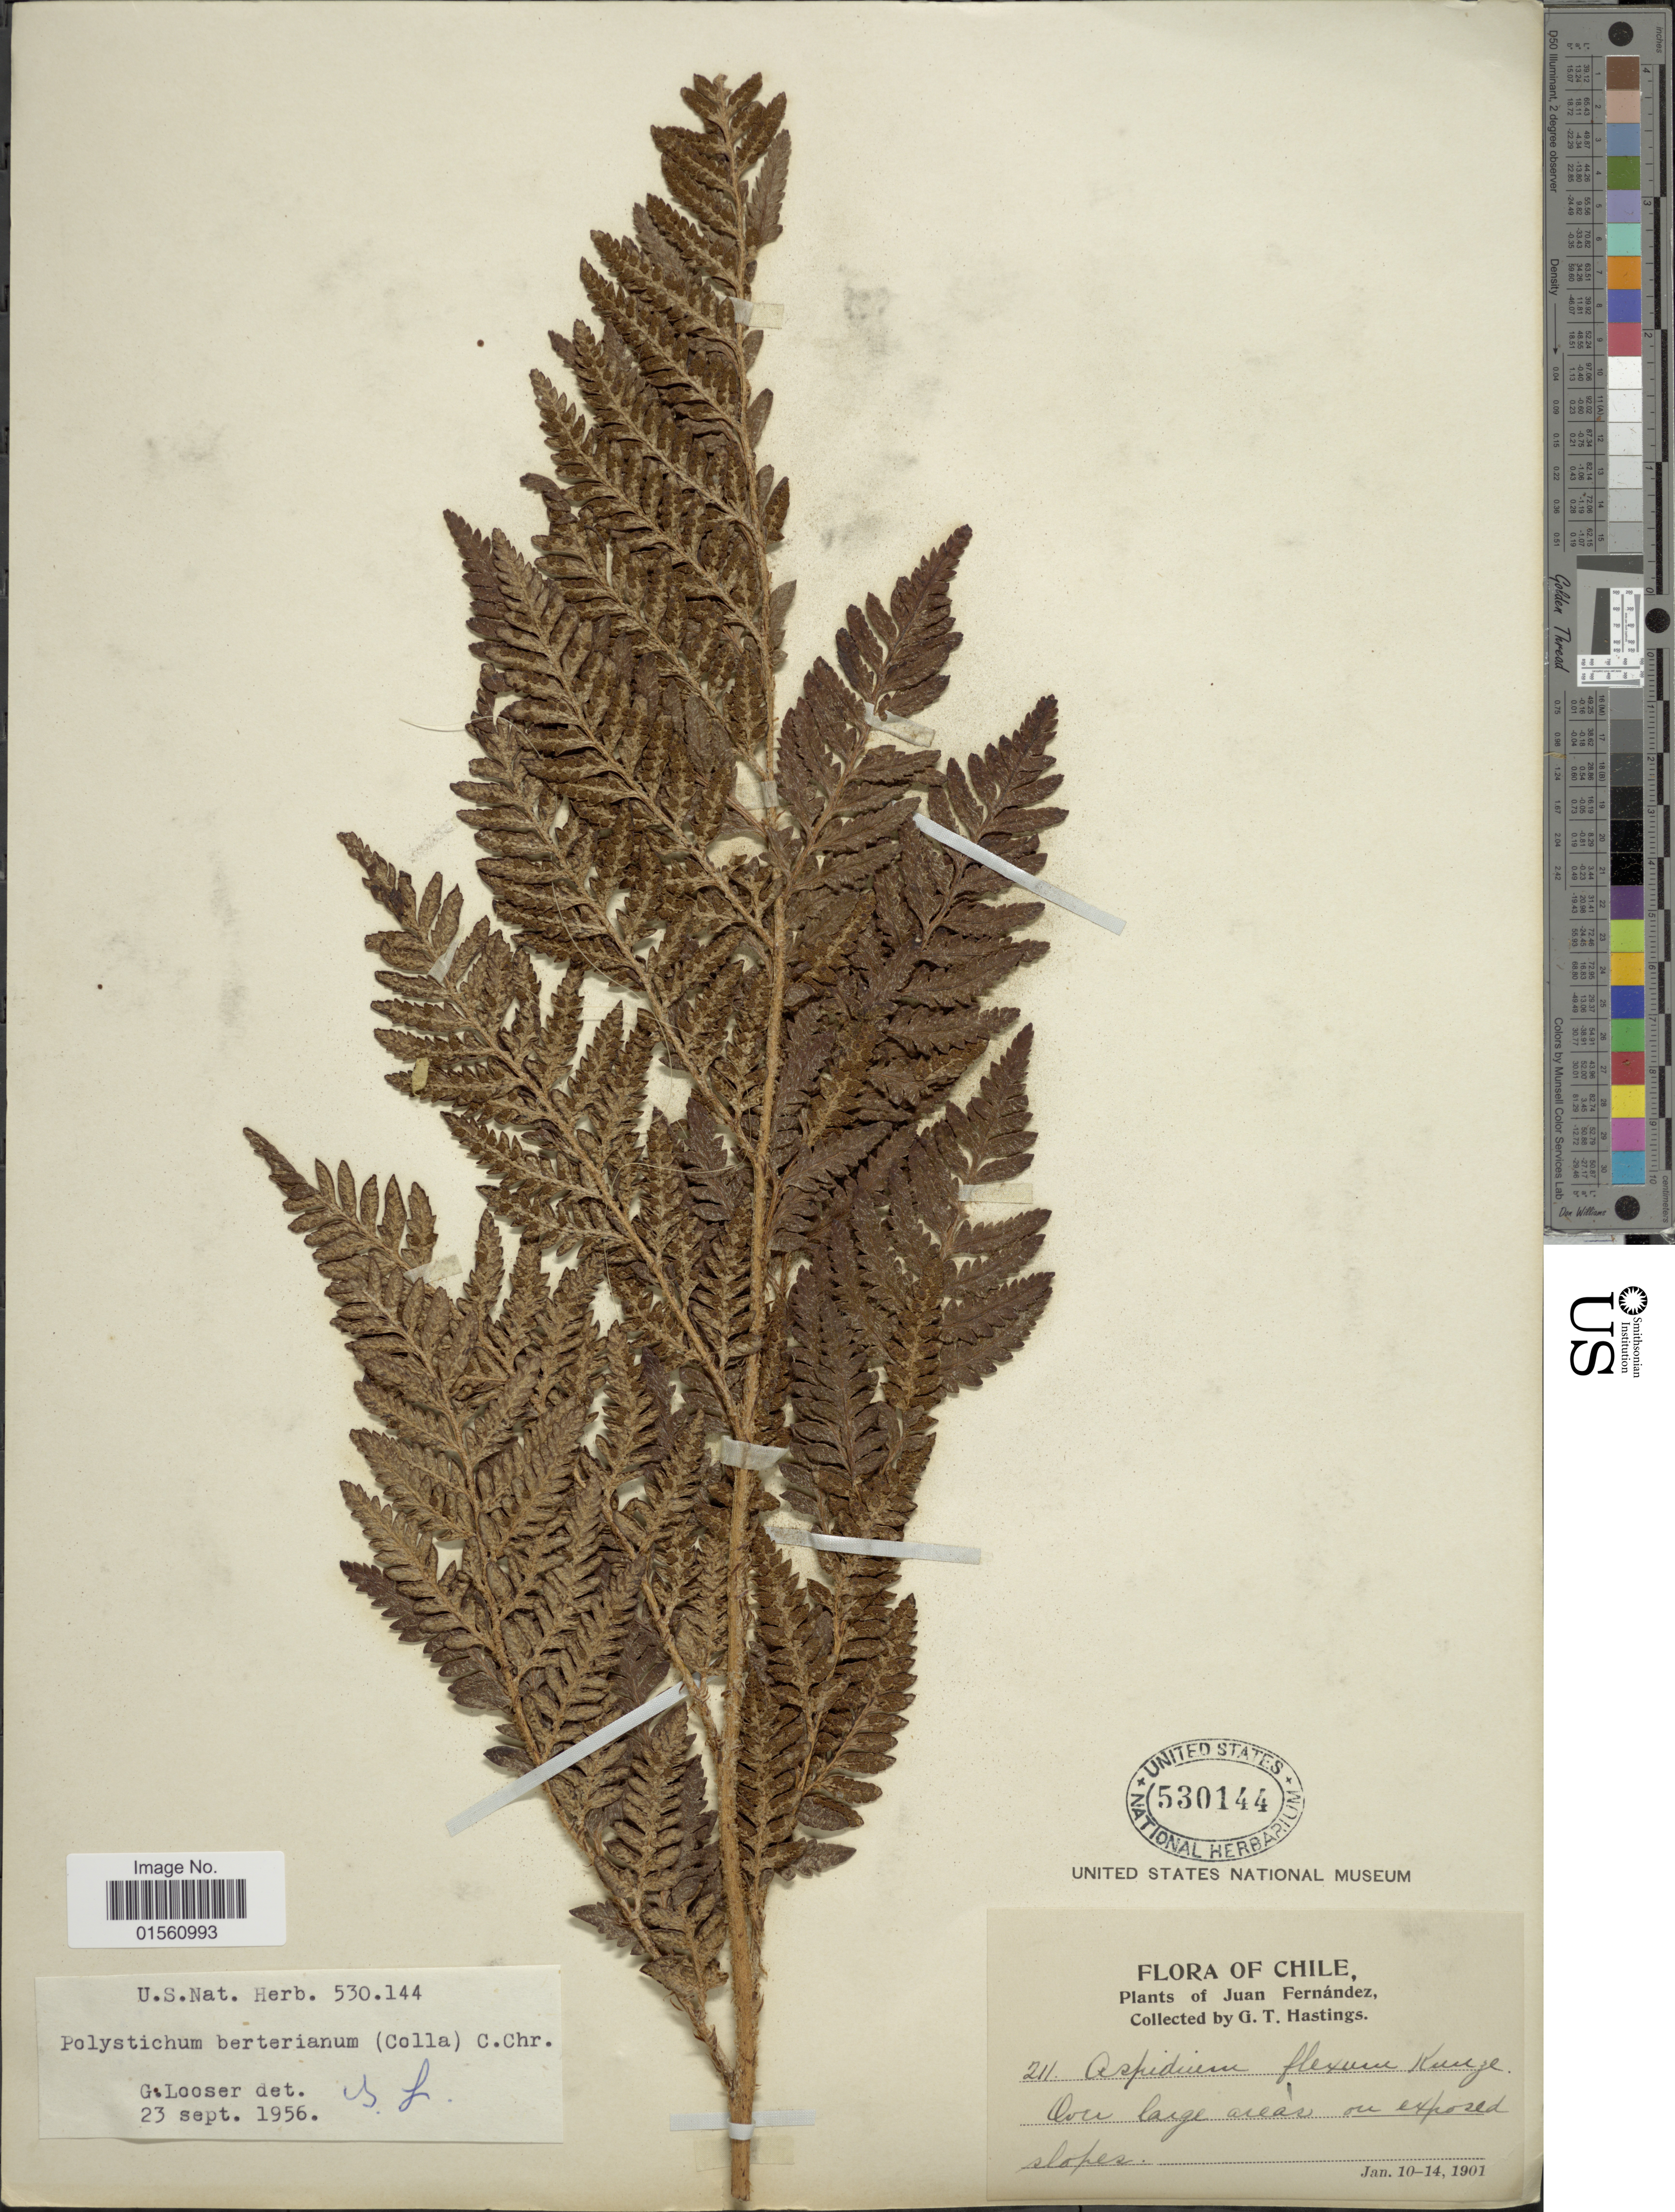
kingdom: Plantae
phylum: Tracheophyta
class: Polypodiopsida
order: Polypodiales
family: Dryopteridaceae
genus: Rumohra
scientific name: Rumohra berteroana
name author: (Colla) J.J. Rodr.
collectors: G. Hastings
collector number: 211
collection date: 1901-01-10/1901-01-14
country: Chile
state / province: Valparaíso (V)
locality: Juan Fernández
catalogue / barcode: US 530144